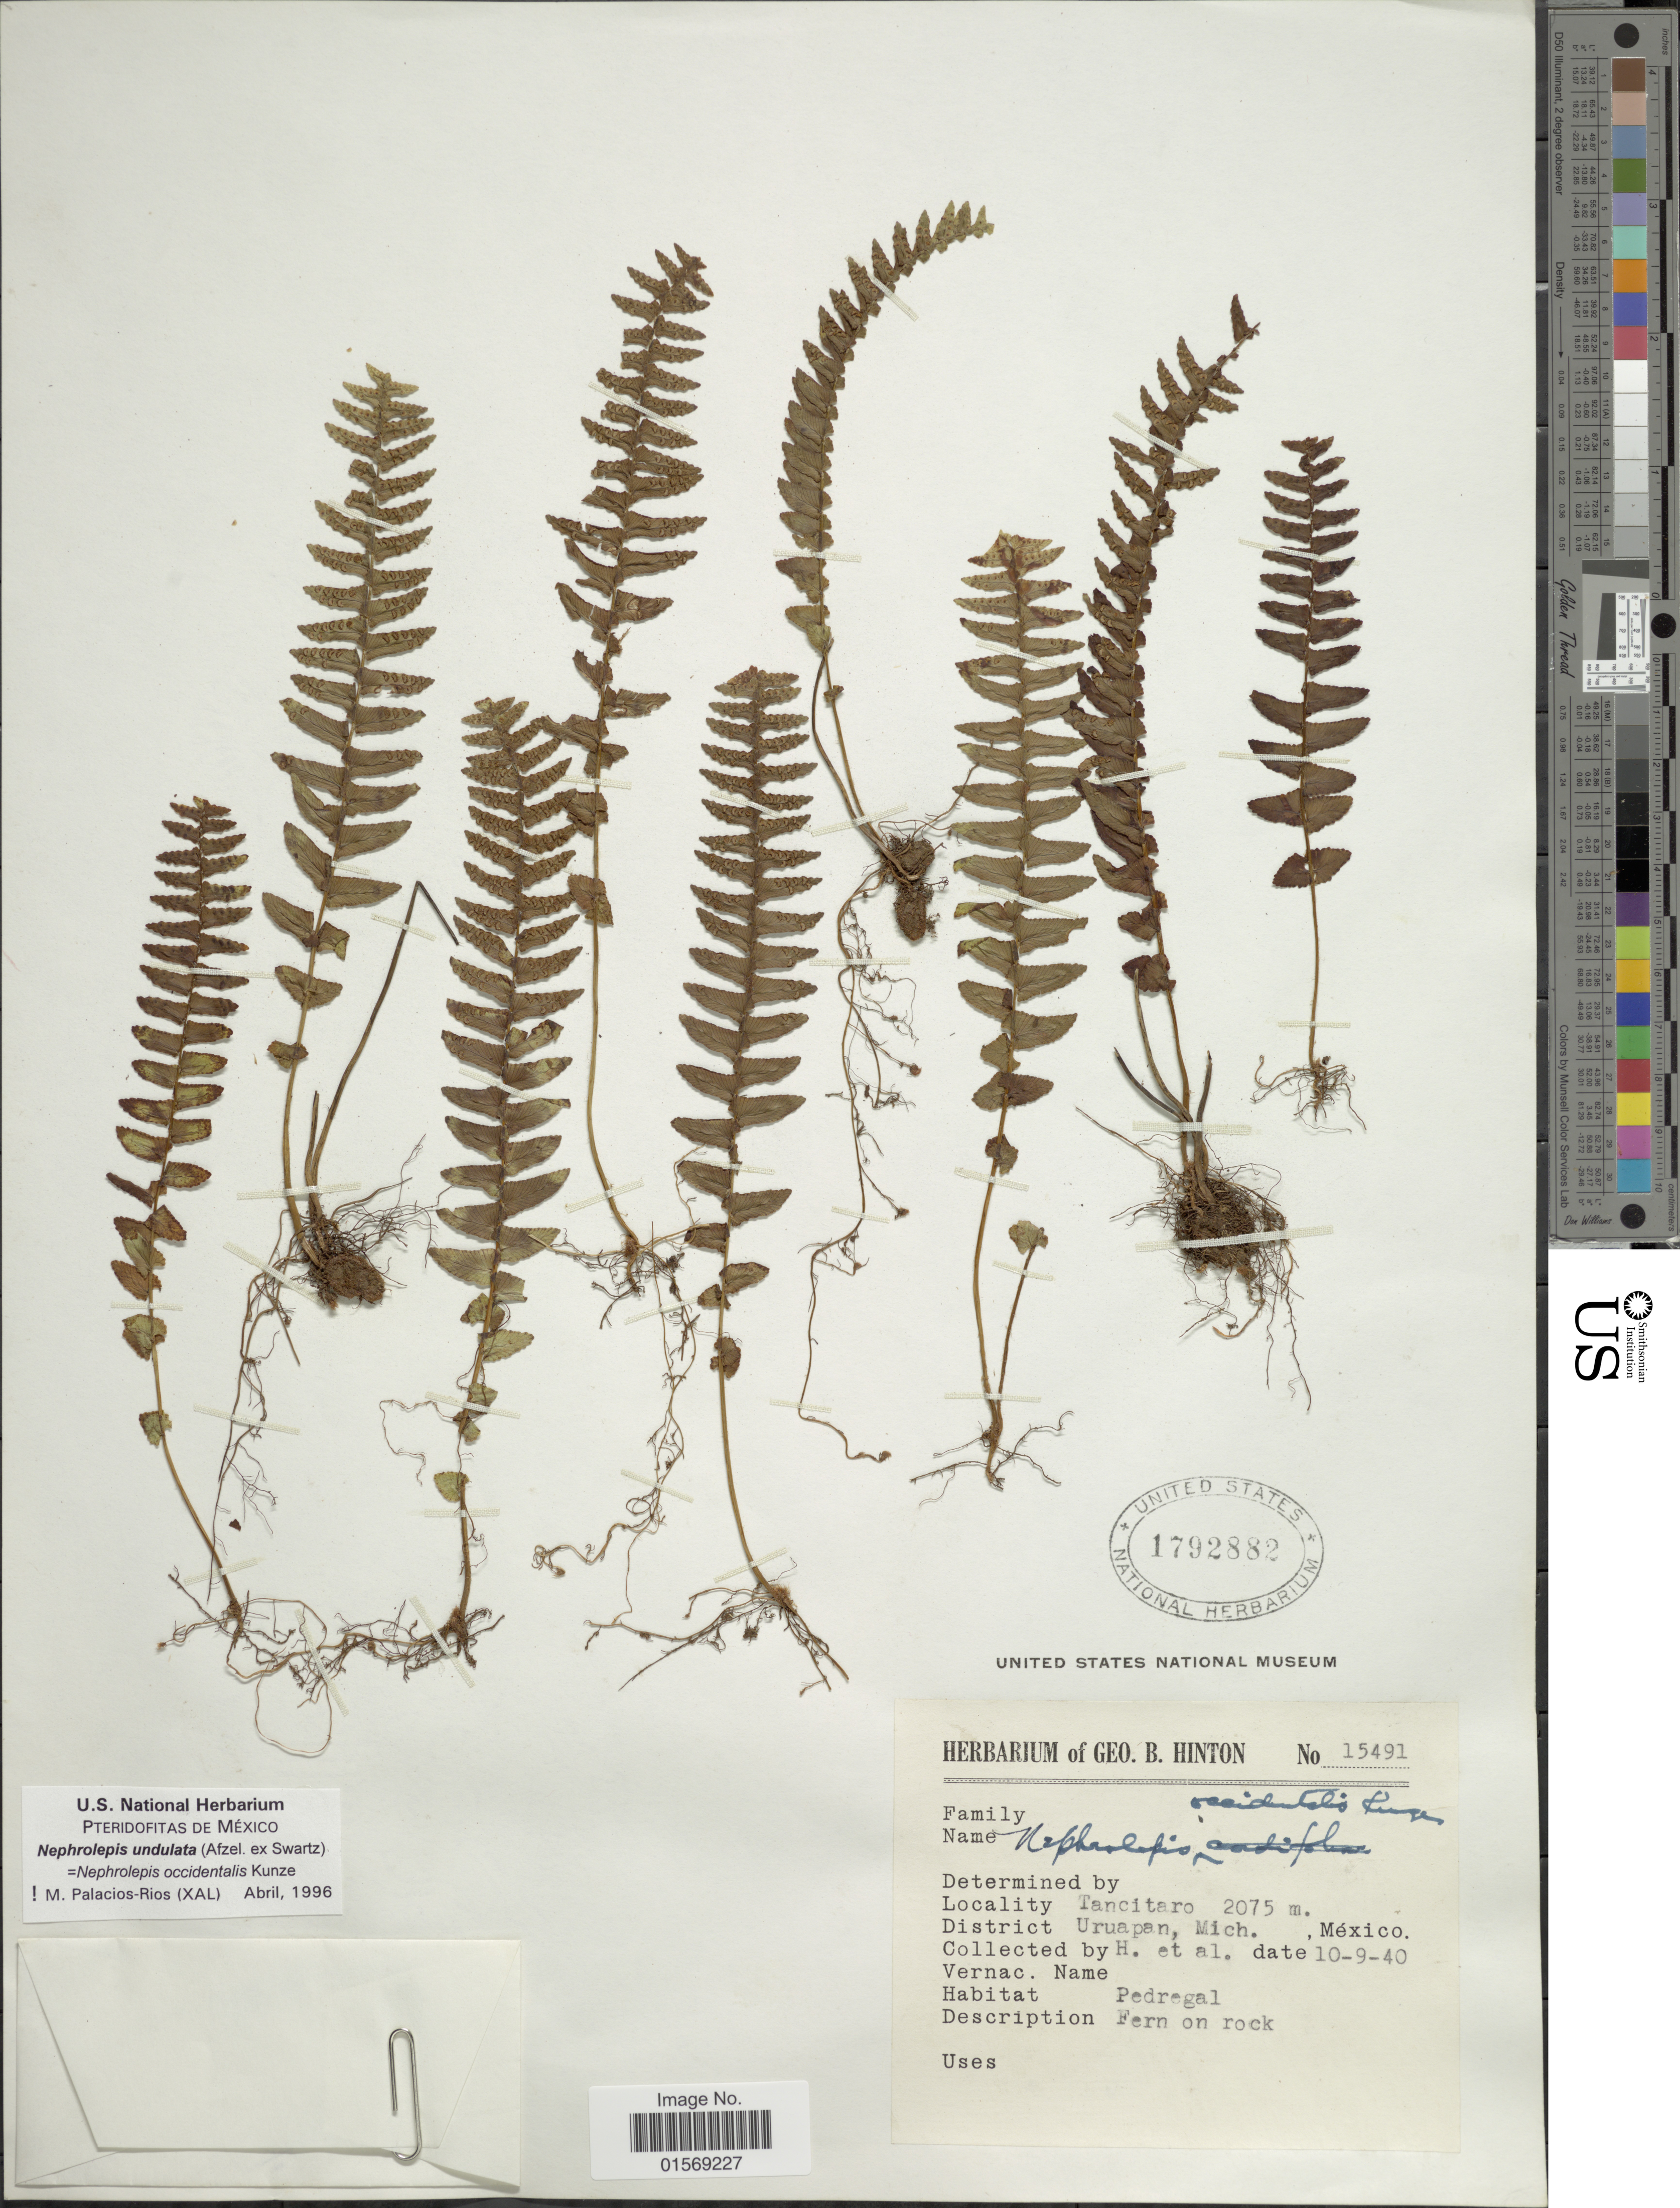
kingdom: Plantae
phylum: Tracheophyta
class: Polypodiopsida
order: Polypodiales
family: Nephrolepidaceae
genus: Nephrolepis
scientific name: Nephrolepis undulata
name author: J. Sm.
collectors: G. B. Hinton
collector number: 15491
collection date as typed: Transcribed d/m/y: 10/9/40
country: Mexico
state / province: Michoacán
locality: Tancitaro, District Uruapan, Mich. Mexico.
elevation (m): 2075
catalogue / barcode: US 1792882